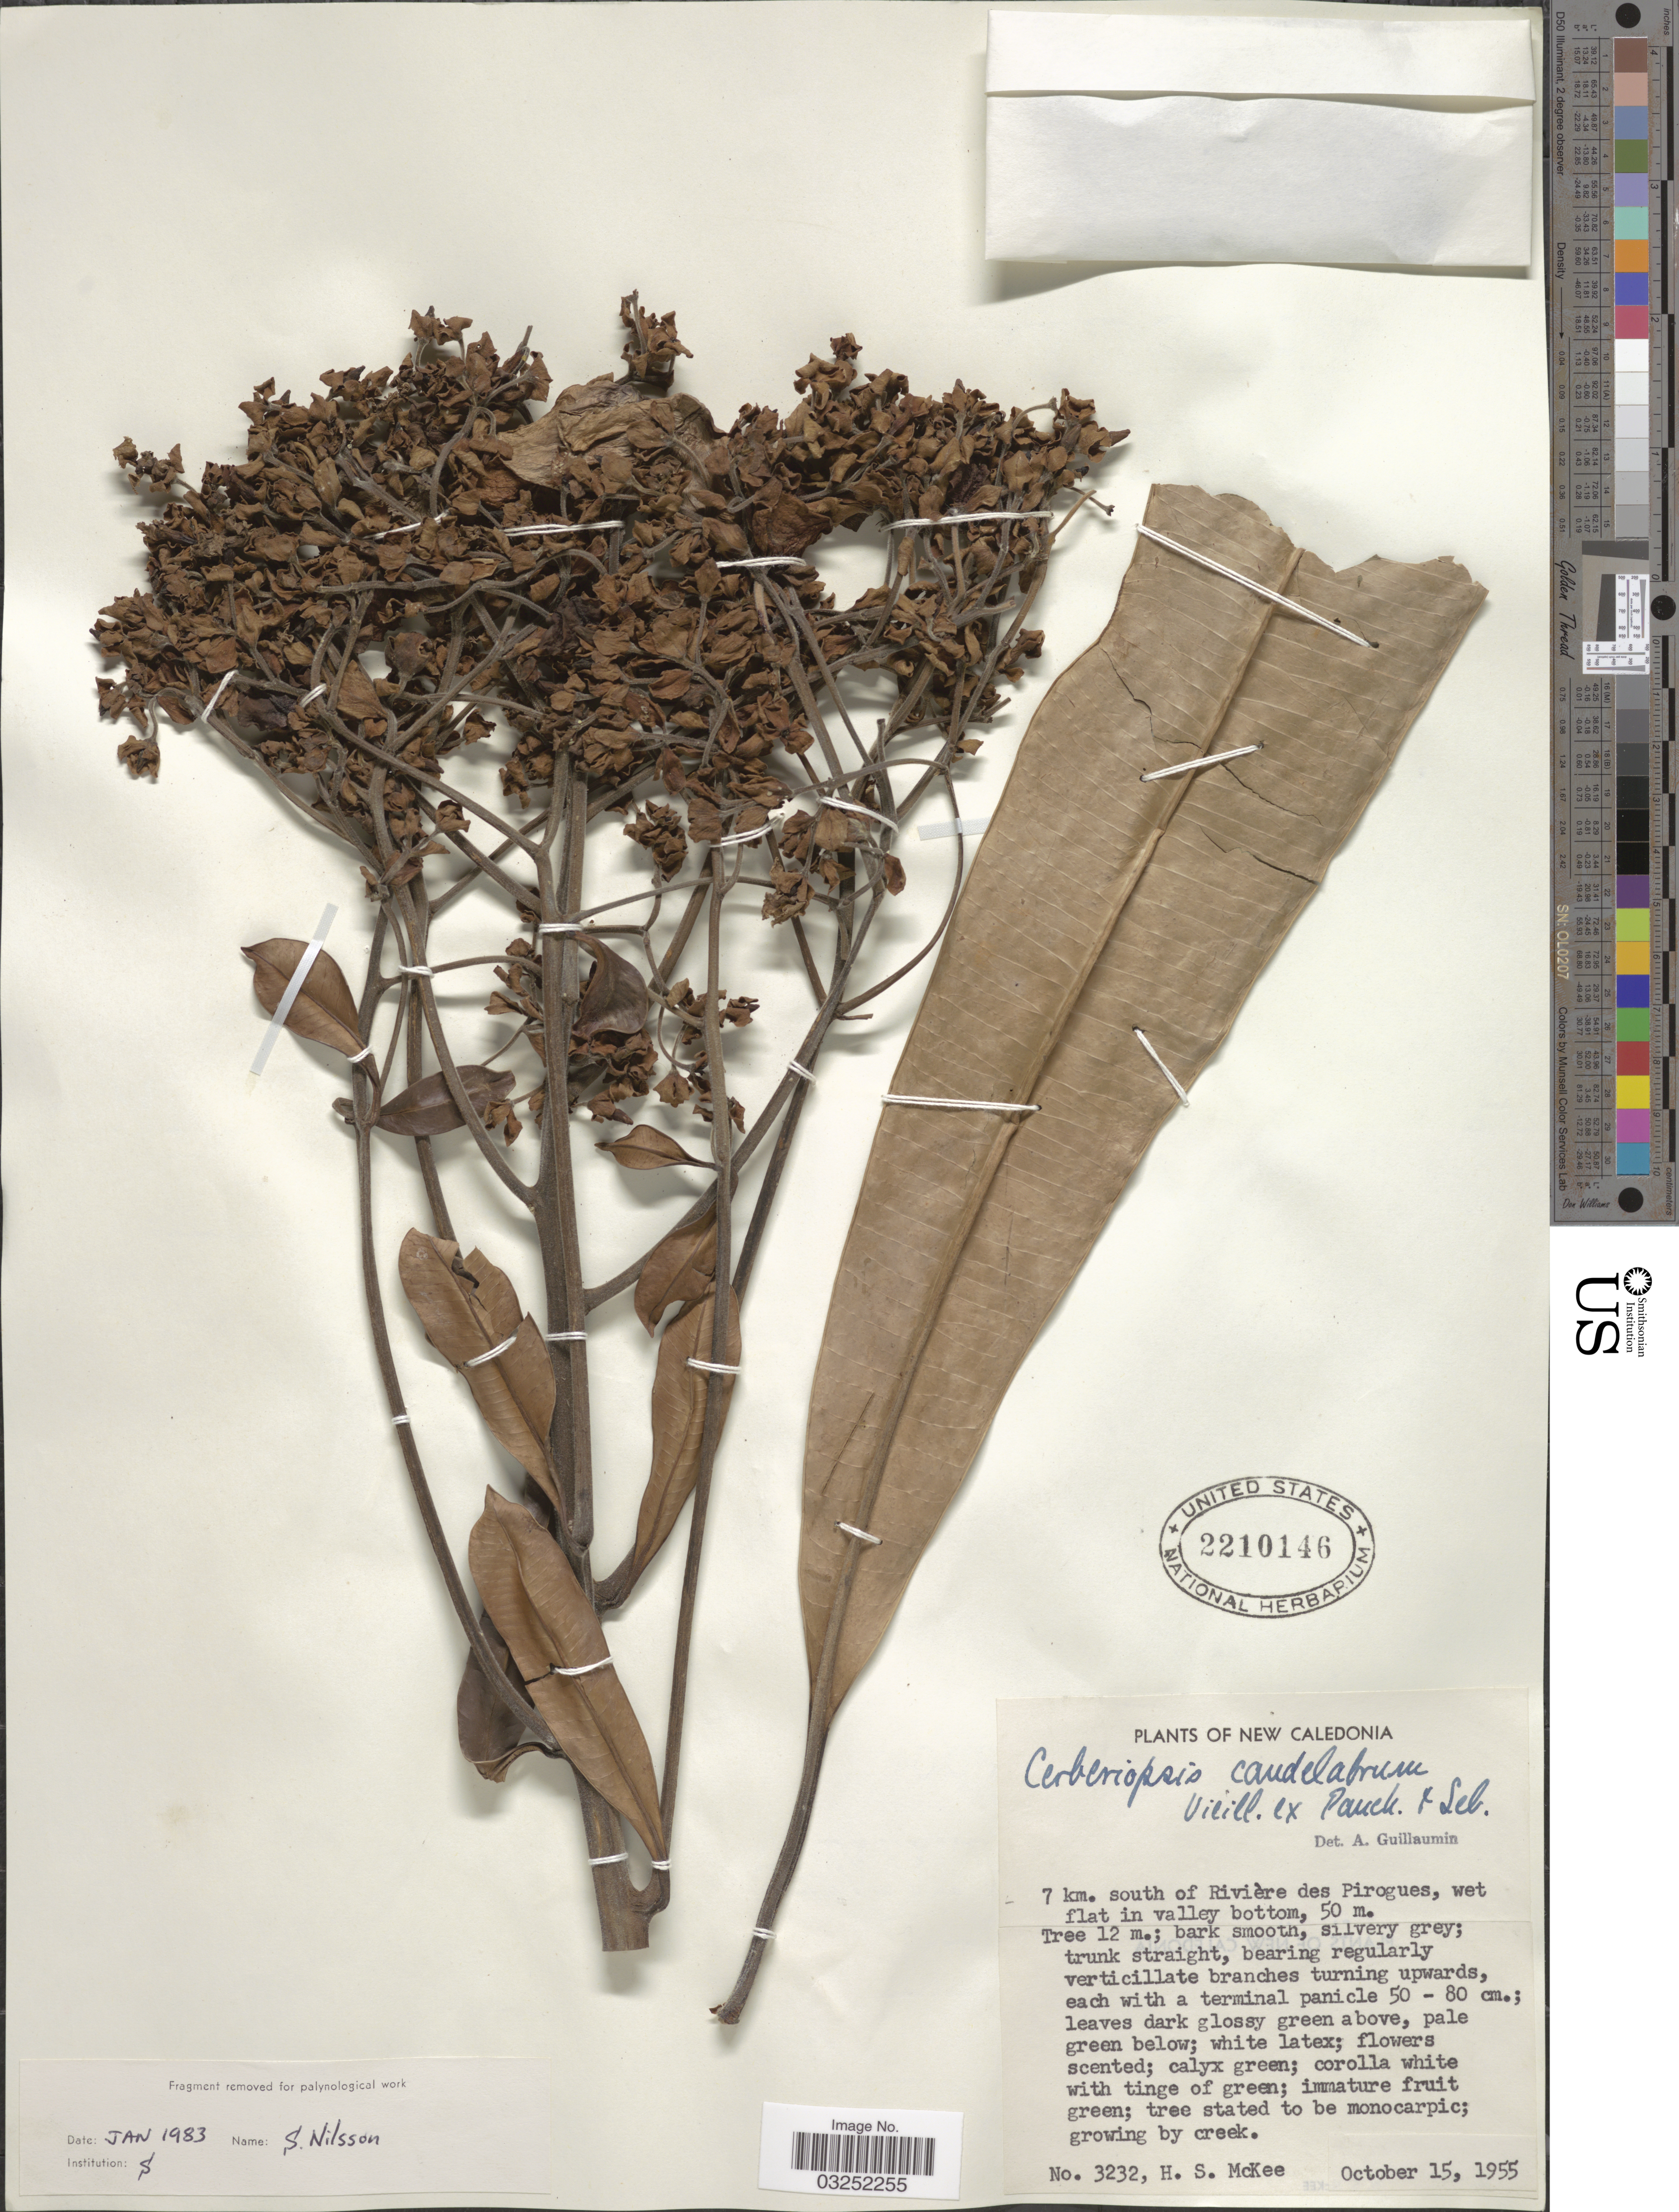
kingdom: Plantae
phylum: Tracheophyta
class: Magnoliopsida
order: Gentianales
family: Apocynaceae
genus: Cerberiopsis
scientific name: Cerberiopsis candelabra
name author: Vieill. ex Pancher & Sebert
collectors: H. S. McKee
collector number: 3232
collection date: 1955-10-15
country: New Caledonia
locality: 7 km. south of Rivière des Pirogues, wet flat in valley bottom.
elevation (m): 50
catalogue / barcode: US 2210146